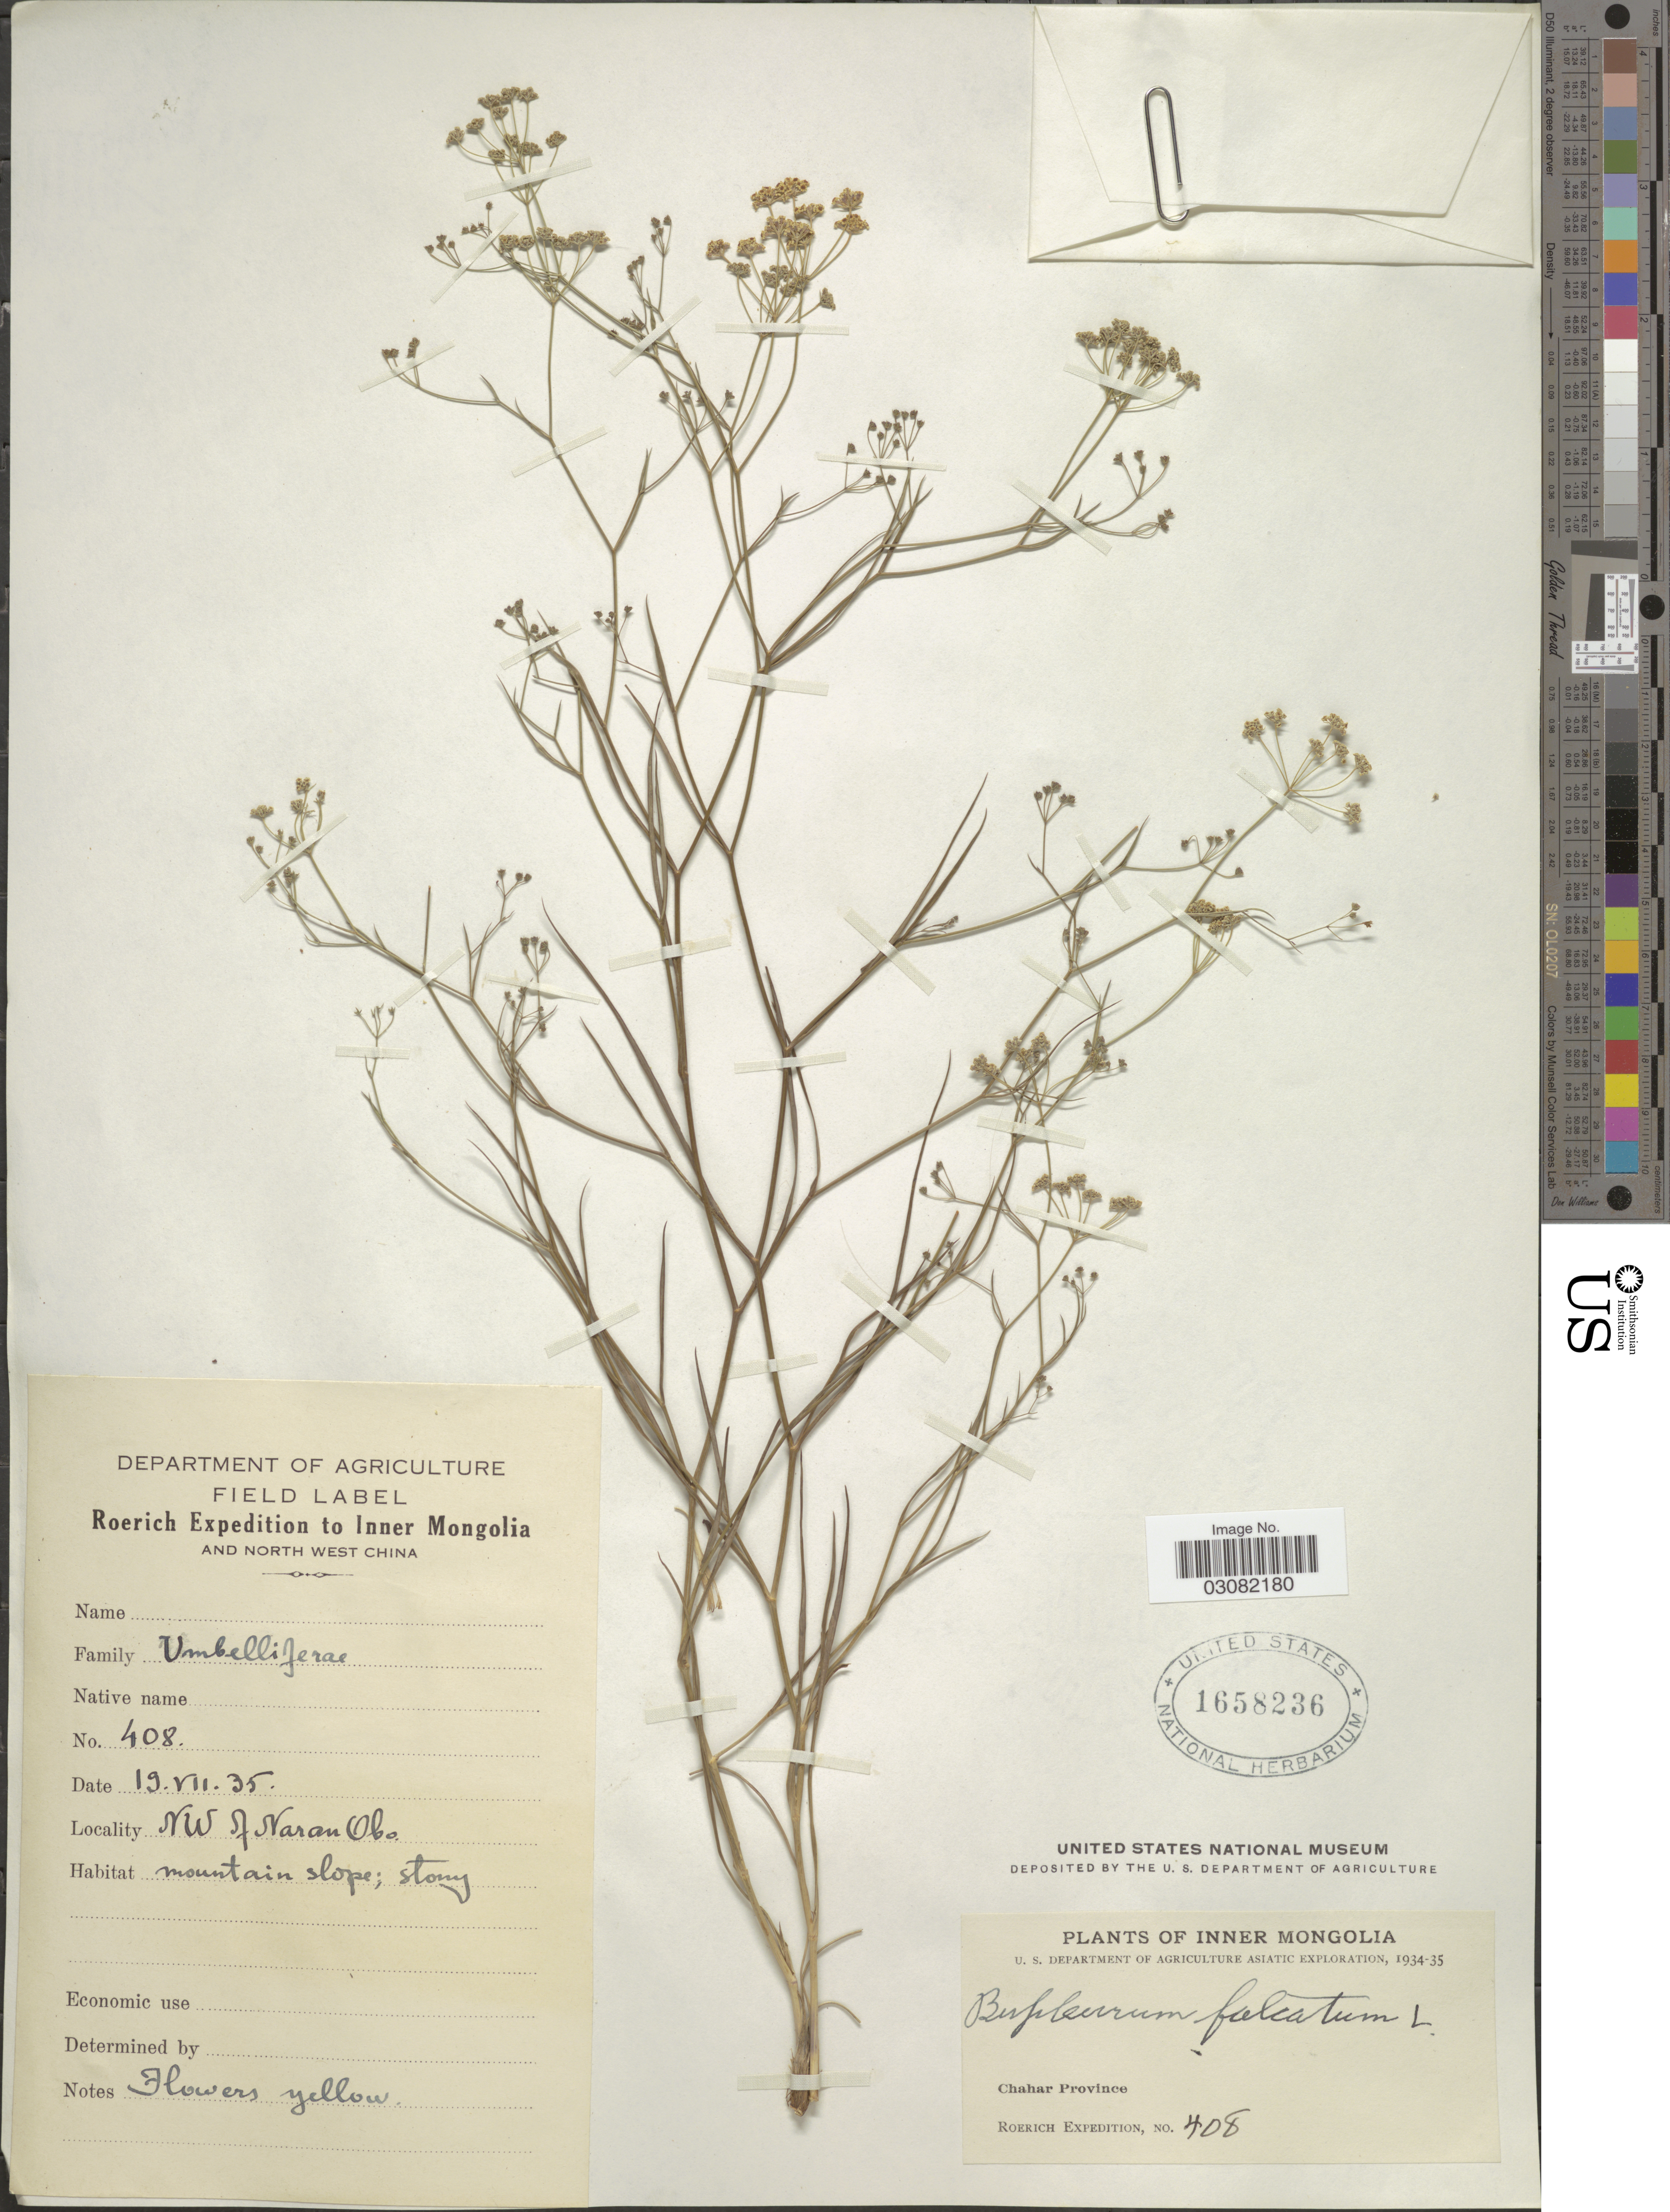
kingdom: Plantae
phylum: Tracheophyta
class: Magnoliopsida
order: Apiales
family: Apiaceae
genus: Bupleurum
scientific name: Bupleurum falcatum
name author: L.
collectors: Roerich Expedition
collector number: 408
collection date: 1935-07-19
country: China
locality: Inner Mongolia, Chahar Province, NW of Naran Obo.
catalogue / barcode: US 1658236